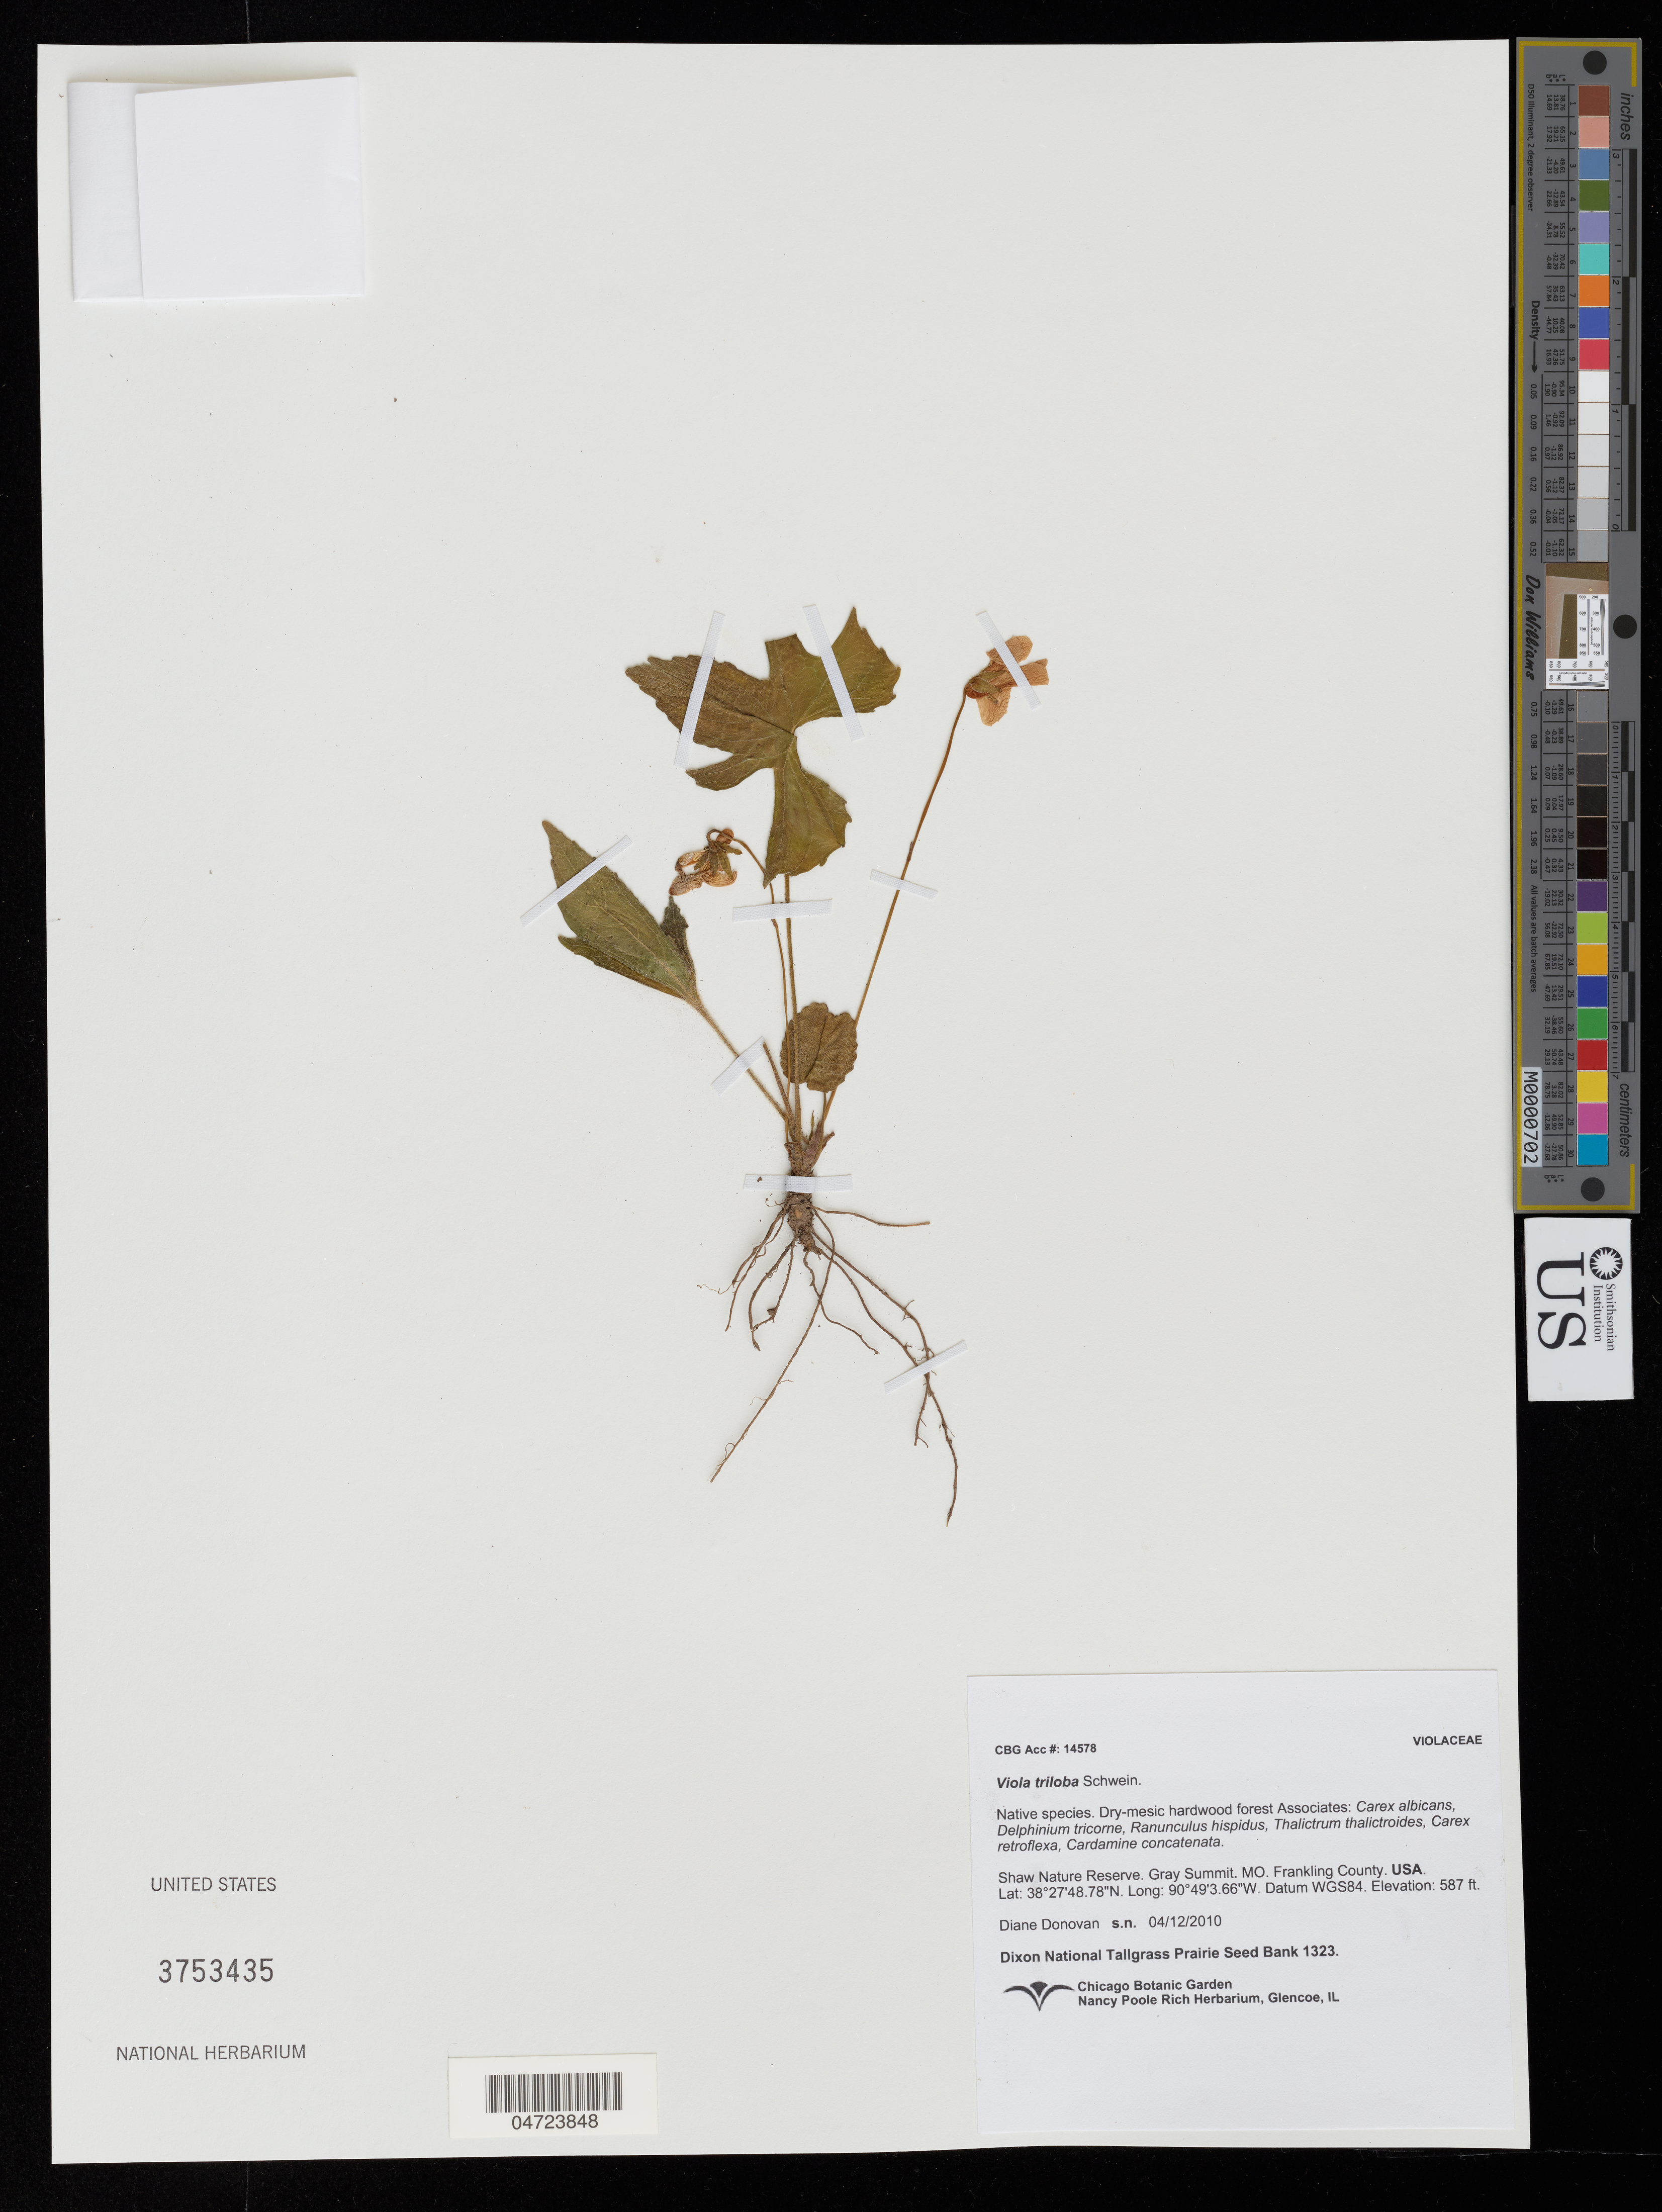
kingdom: Plantae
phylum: Tracheophyta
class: Magnoliopsida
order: Malpighiales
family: Violaceae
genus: Viola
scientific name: Viola triloba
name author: Schwein.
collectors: D. Donovan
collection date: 2010-04-12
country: United States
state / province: Missouri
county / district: Franklin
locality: Shaw Nature Reserve. Gray Summit. Franklin County.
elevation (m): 179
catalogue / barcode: US 3753435